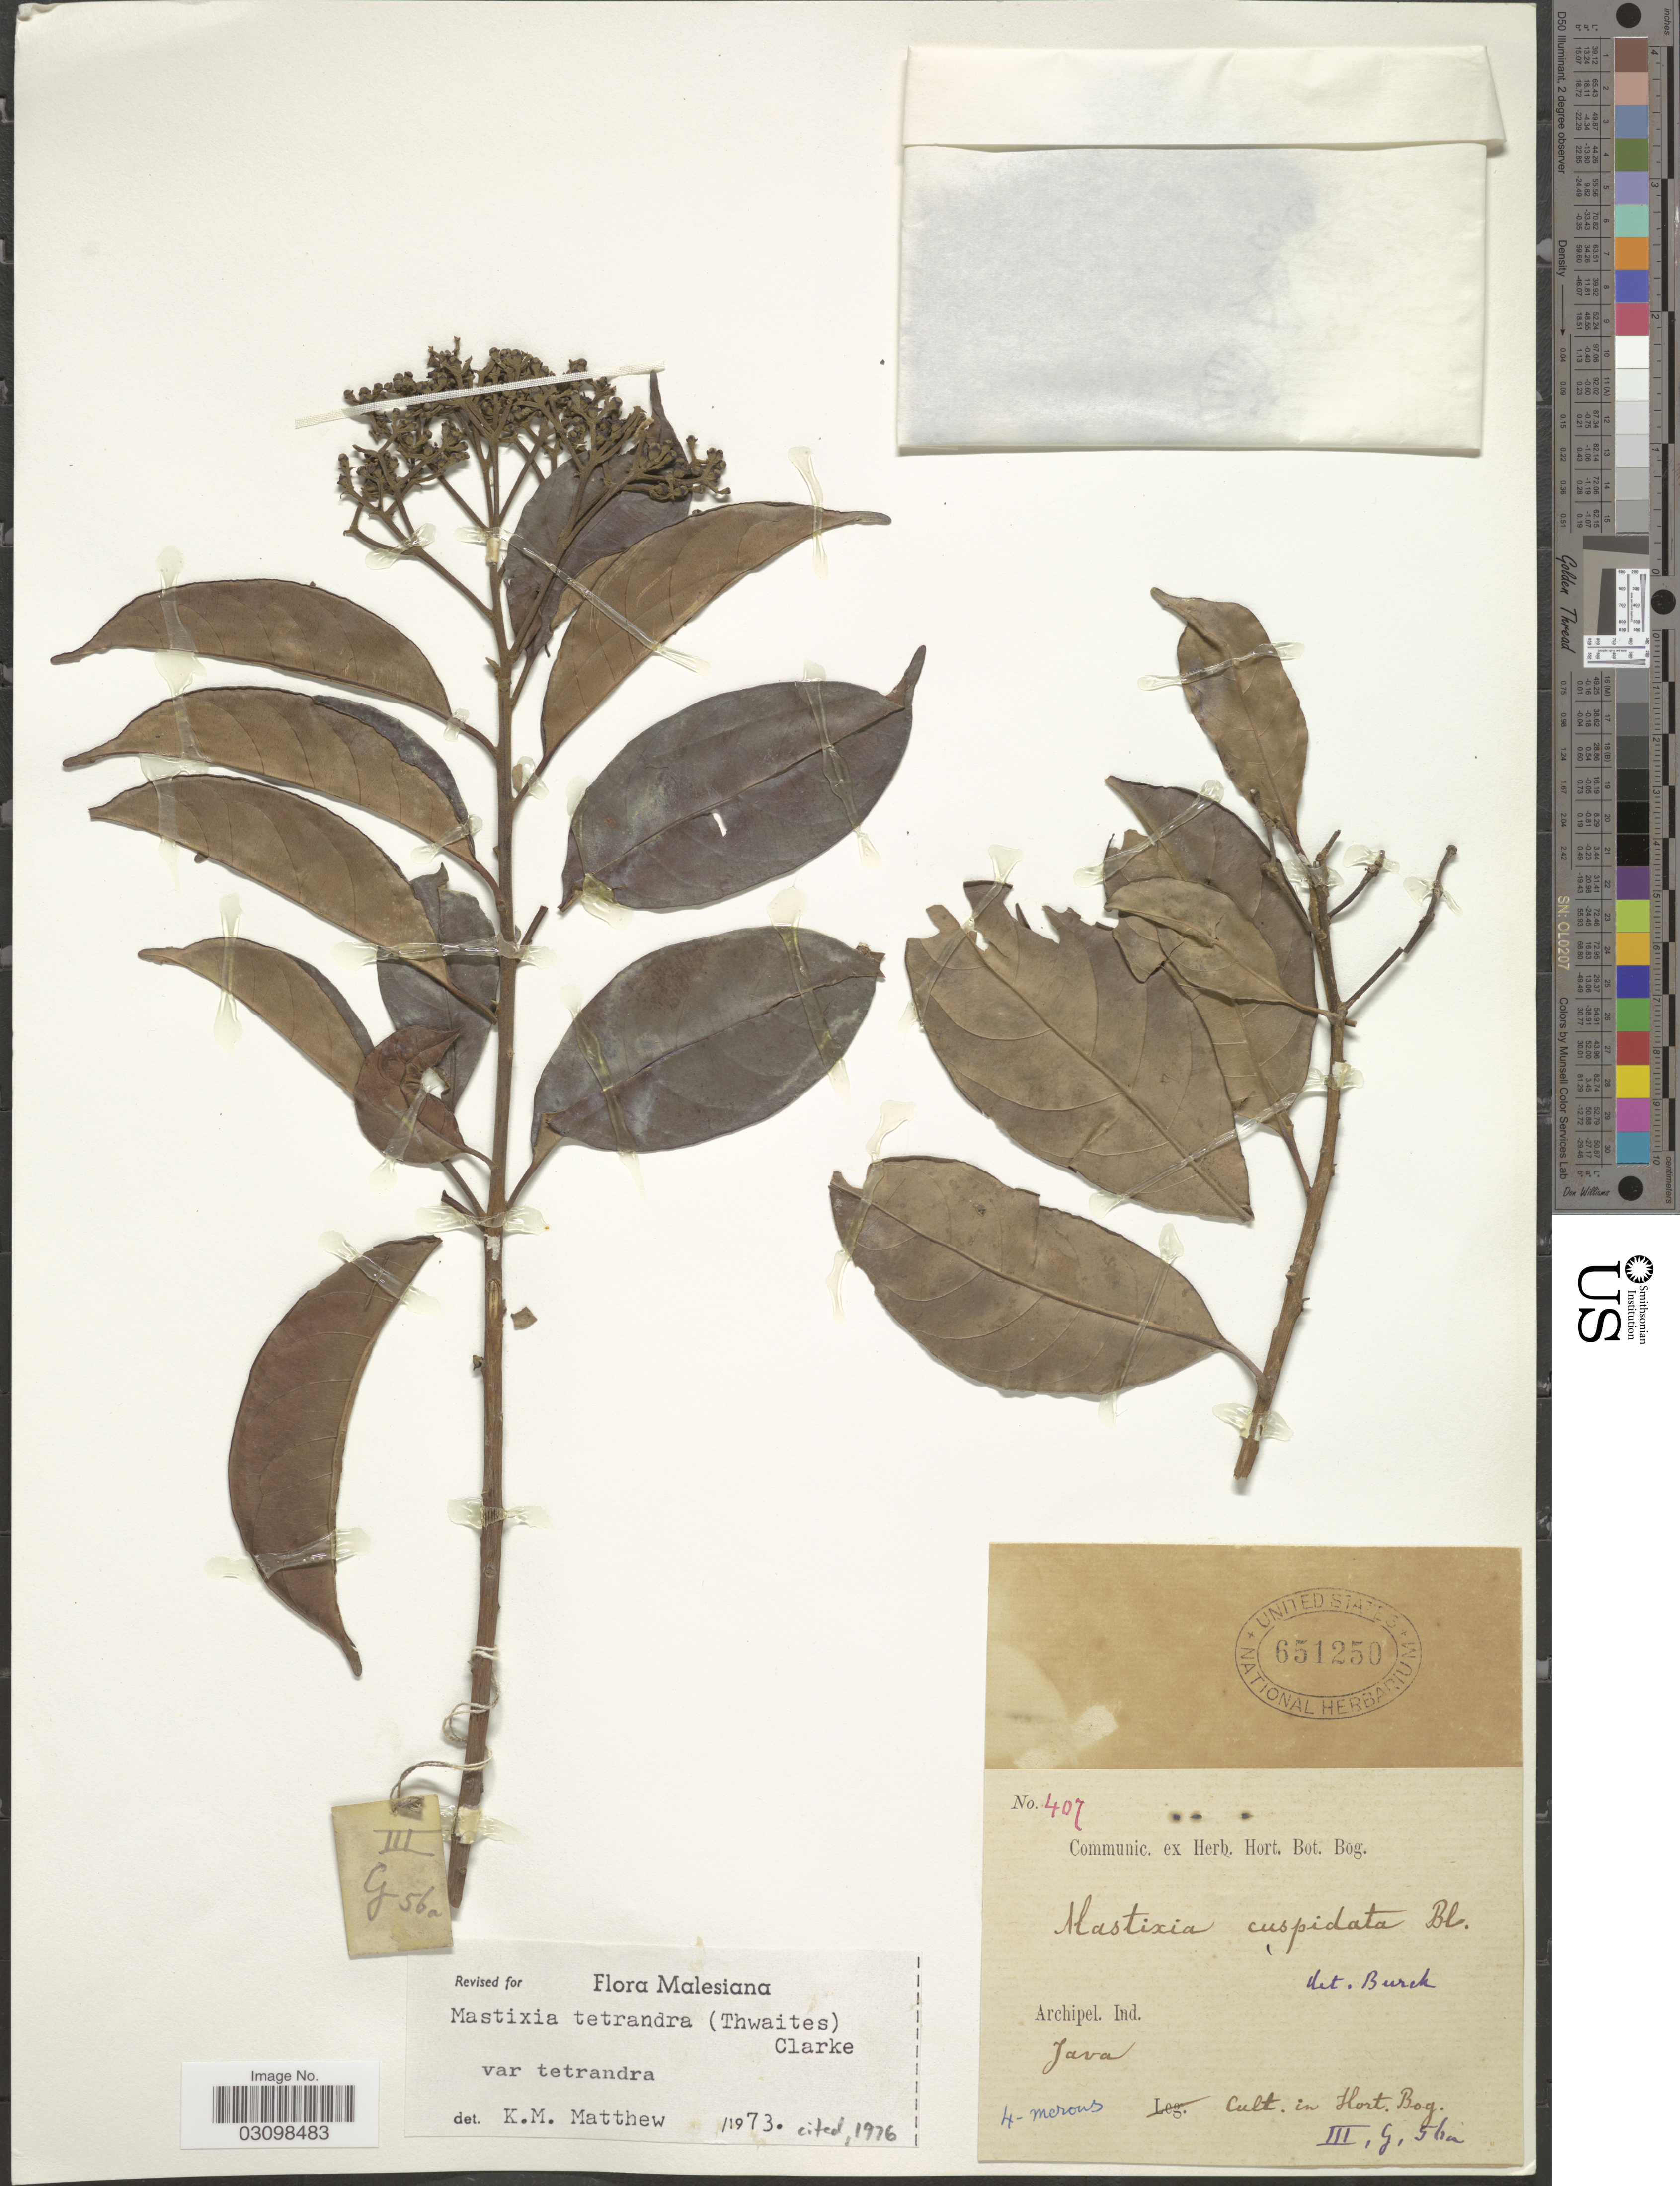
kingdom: Plantae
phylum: Tracheophyta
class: Magnoliopsida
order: Cornales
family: Nyssaceae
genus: Mastixia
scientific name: Mastixia tetrandra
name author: (Wight ex Thwaites) C.B. Clarke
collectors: ex herb. Hort. Bot. Bog.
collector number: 407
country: Indonesia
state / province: Java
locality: Archipel. Ind. Java. Cult. in Hort. Bog.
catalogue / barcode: US 651250